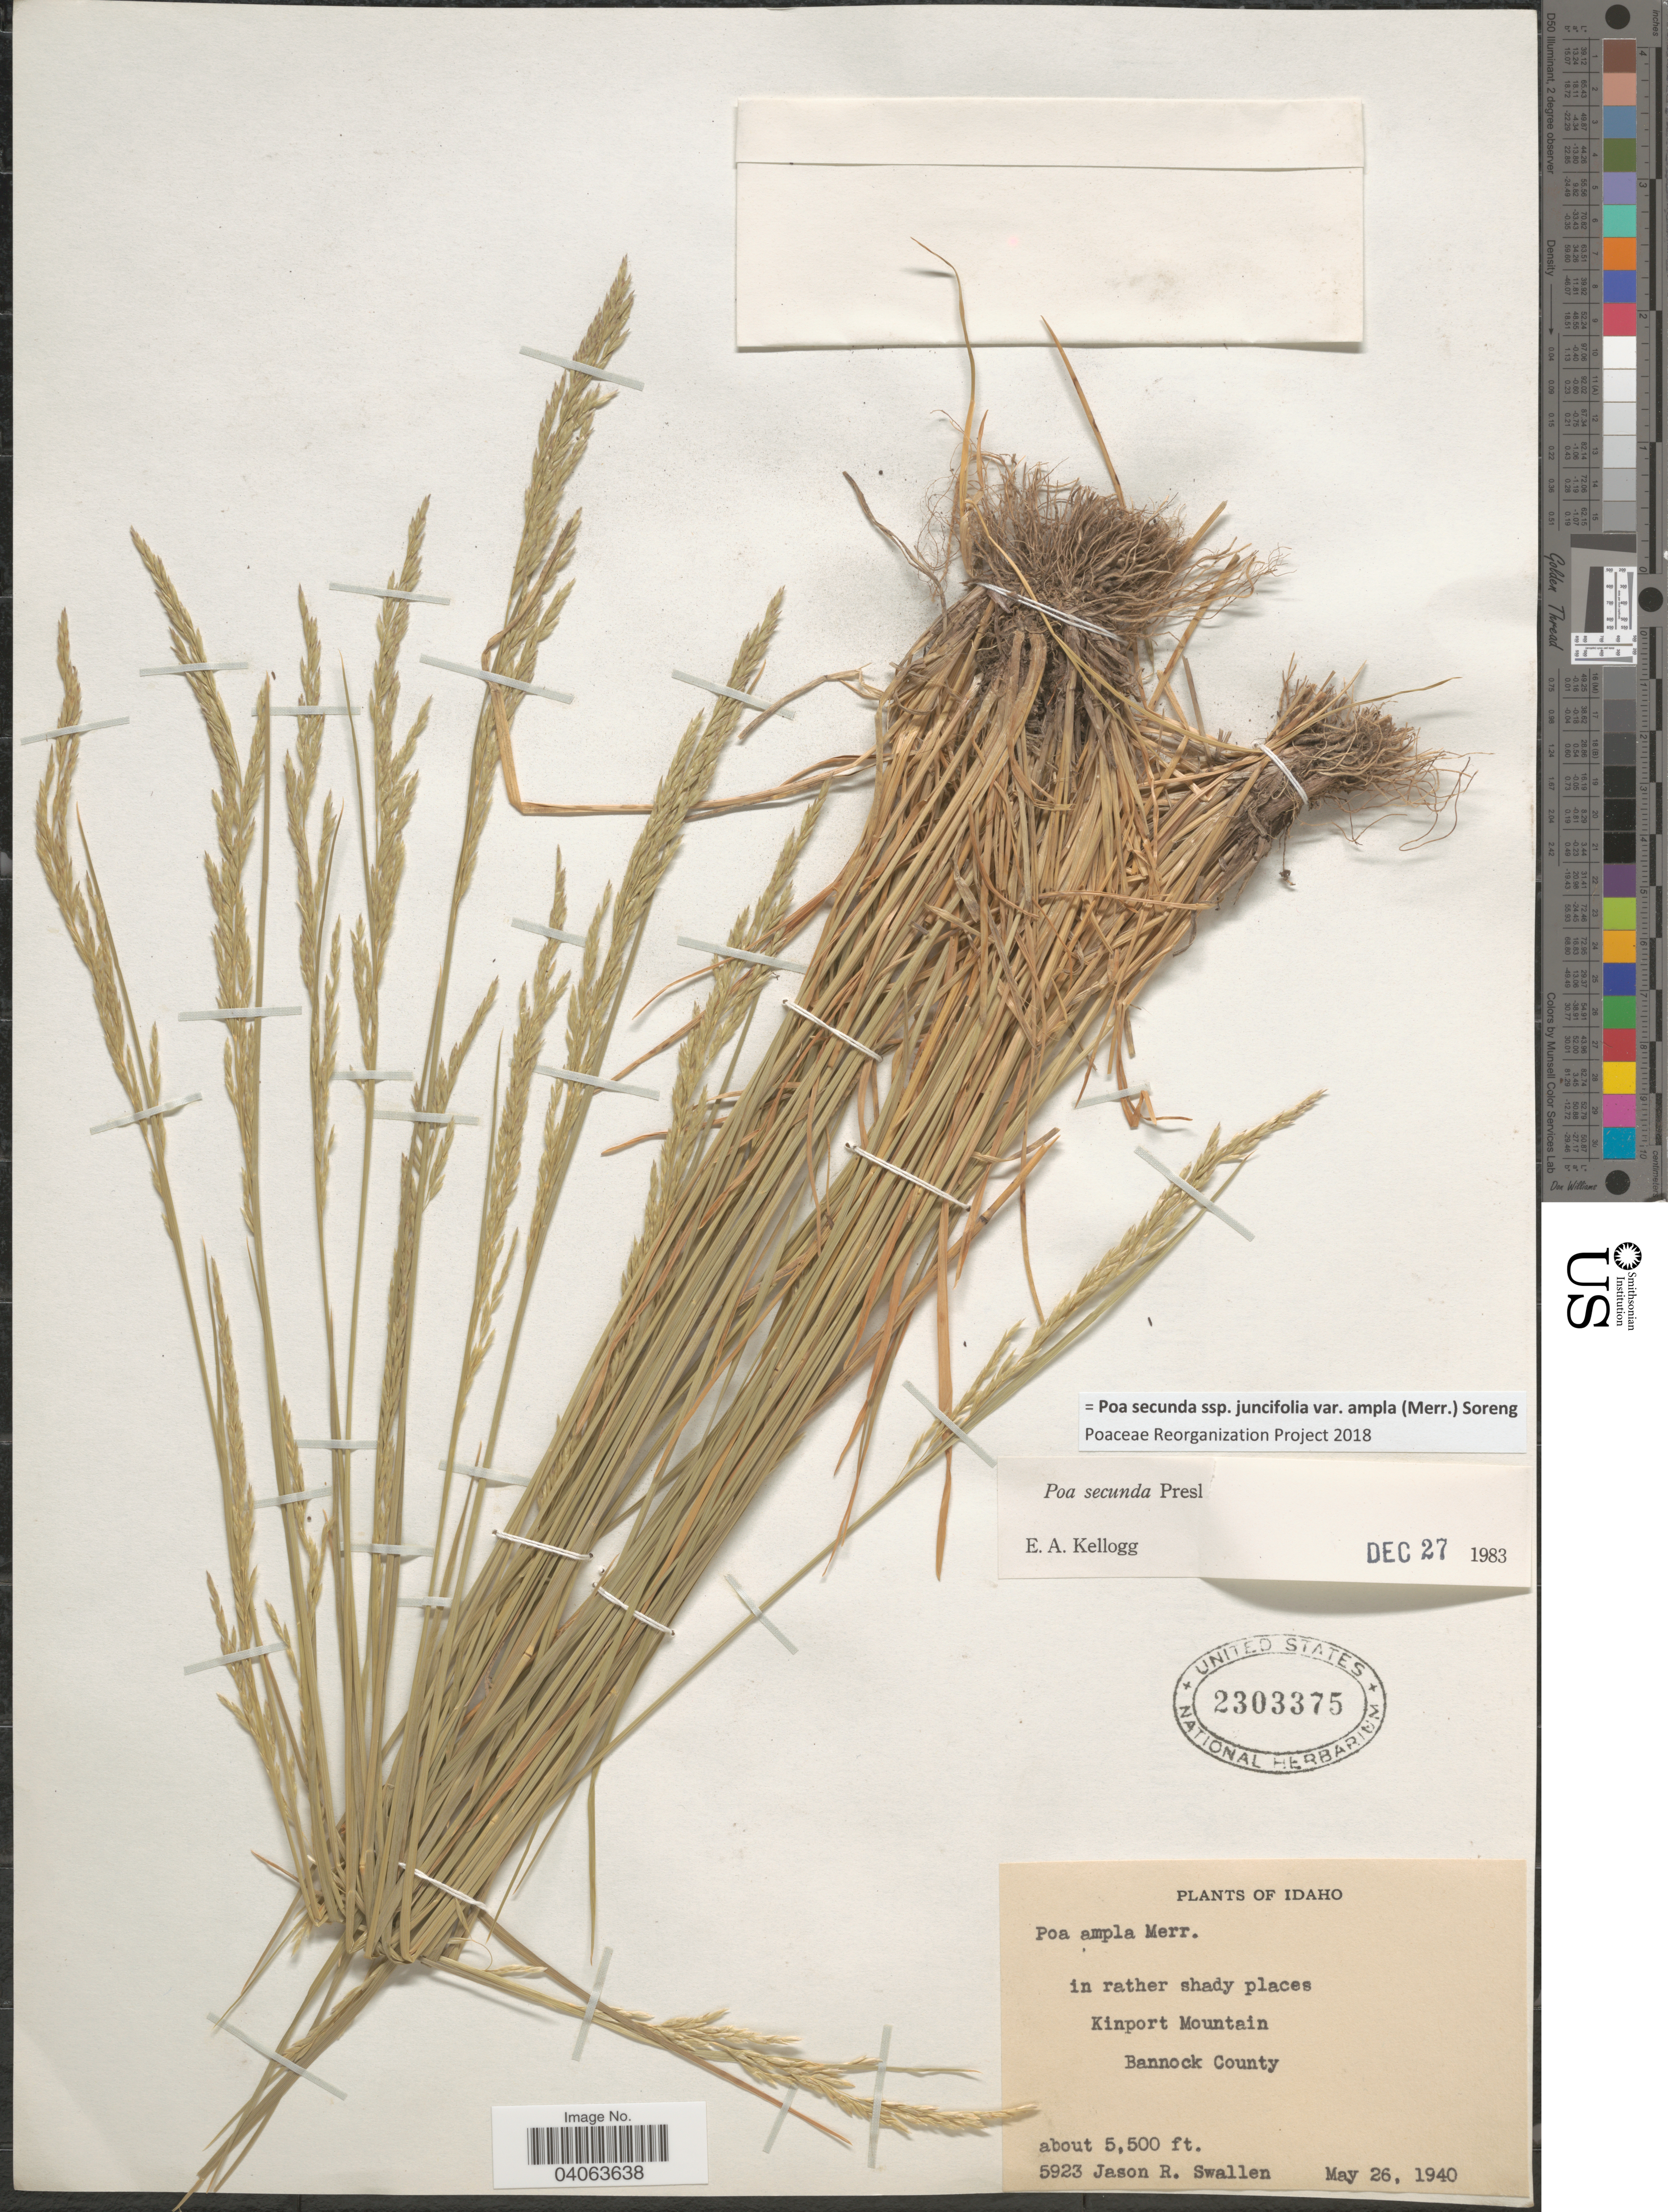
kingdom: Plantae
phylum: Tracheophyta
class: Liliopsida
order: Poales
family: Poaceae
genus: Poa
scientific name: Poa secunda subsp. juncifolia var. ampla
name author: (Merr.) Soreng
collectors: J. R. Swallen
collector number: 5923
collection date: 1940-05-26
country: United States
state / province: Idaho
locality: Kinport Mountain, Bannock County.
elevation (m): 1676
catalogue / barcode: US 2303375